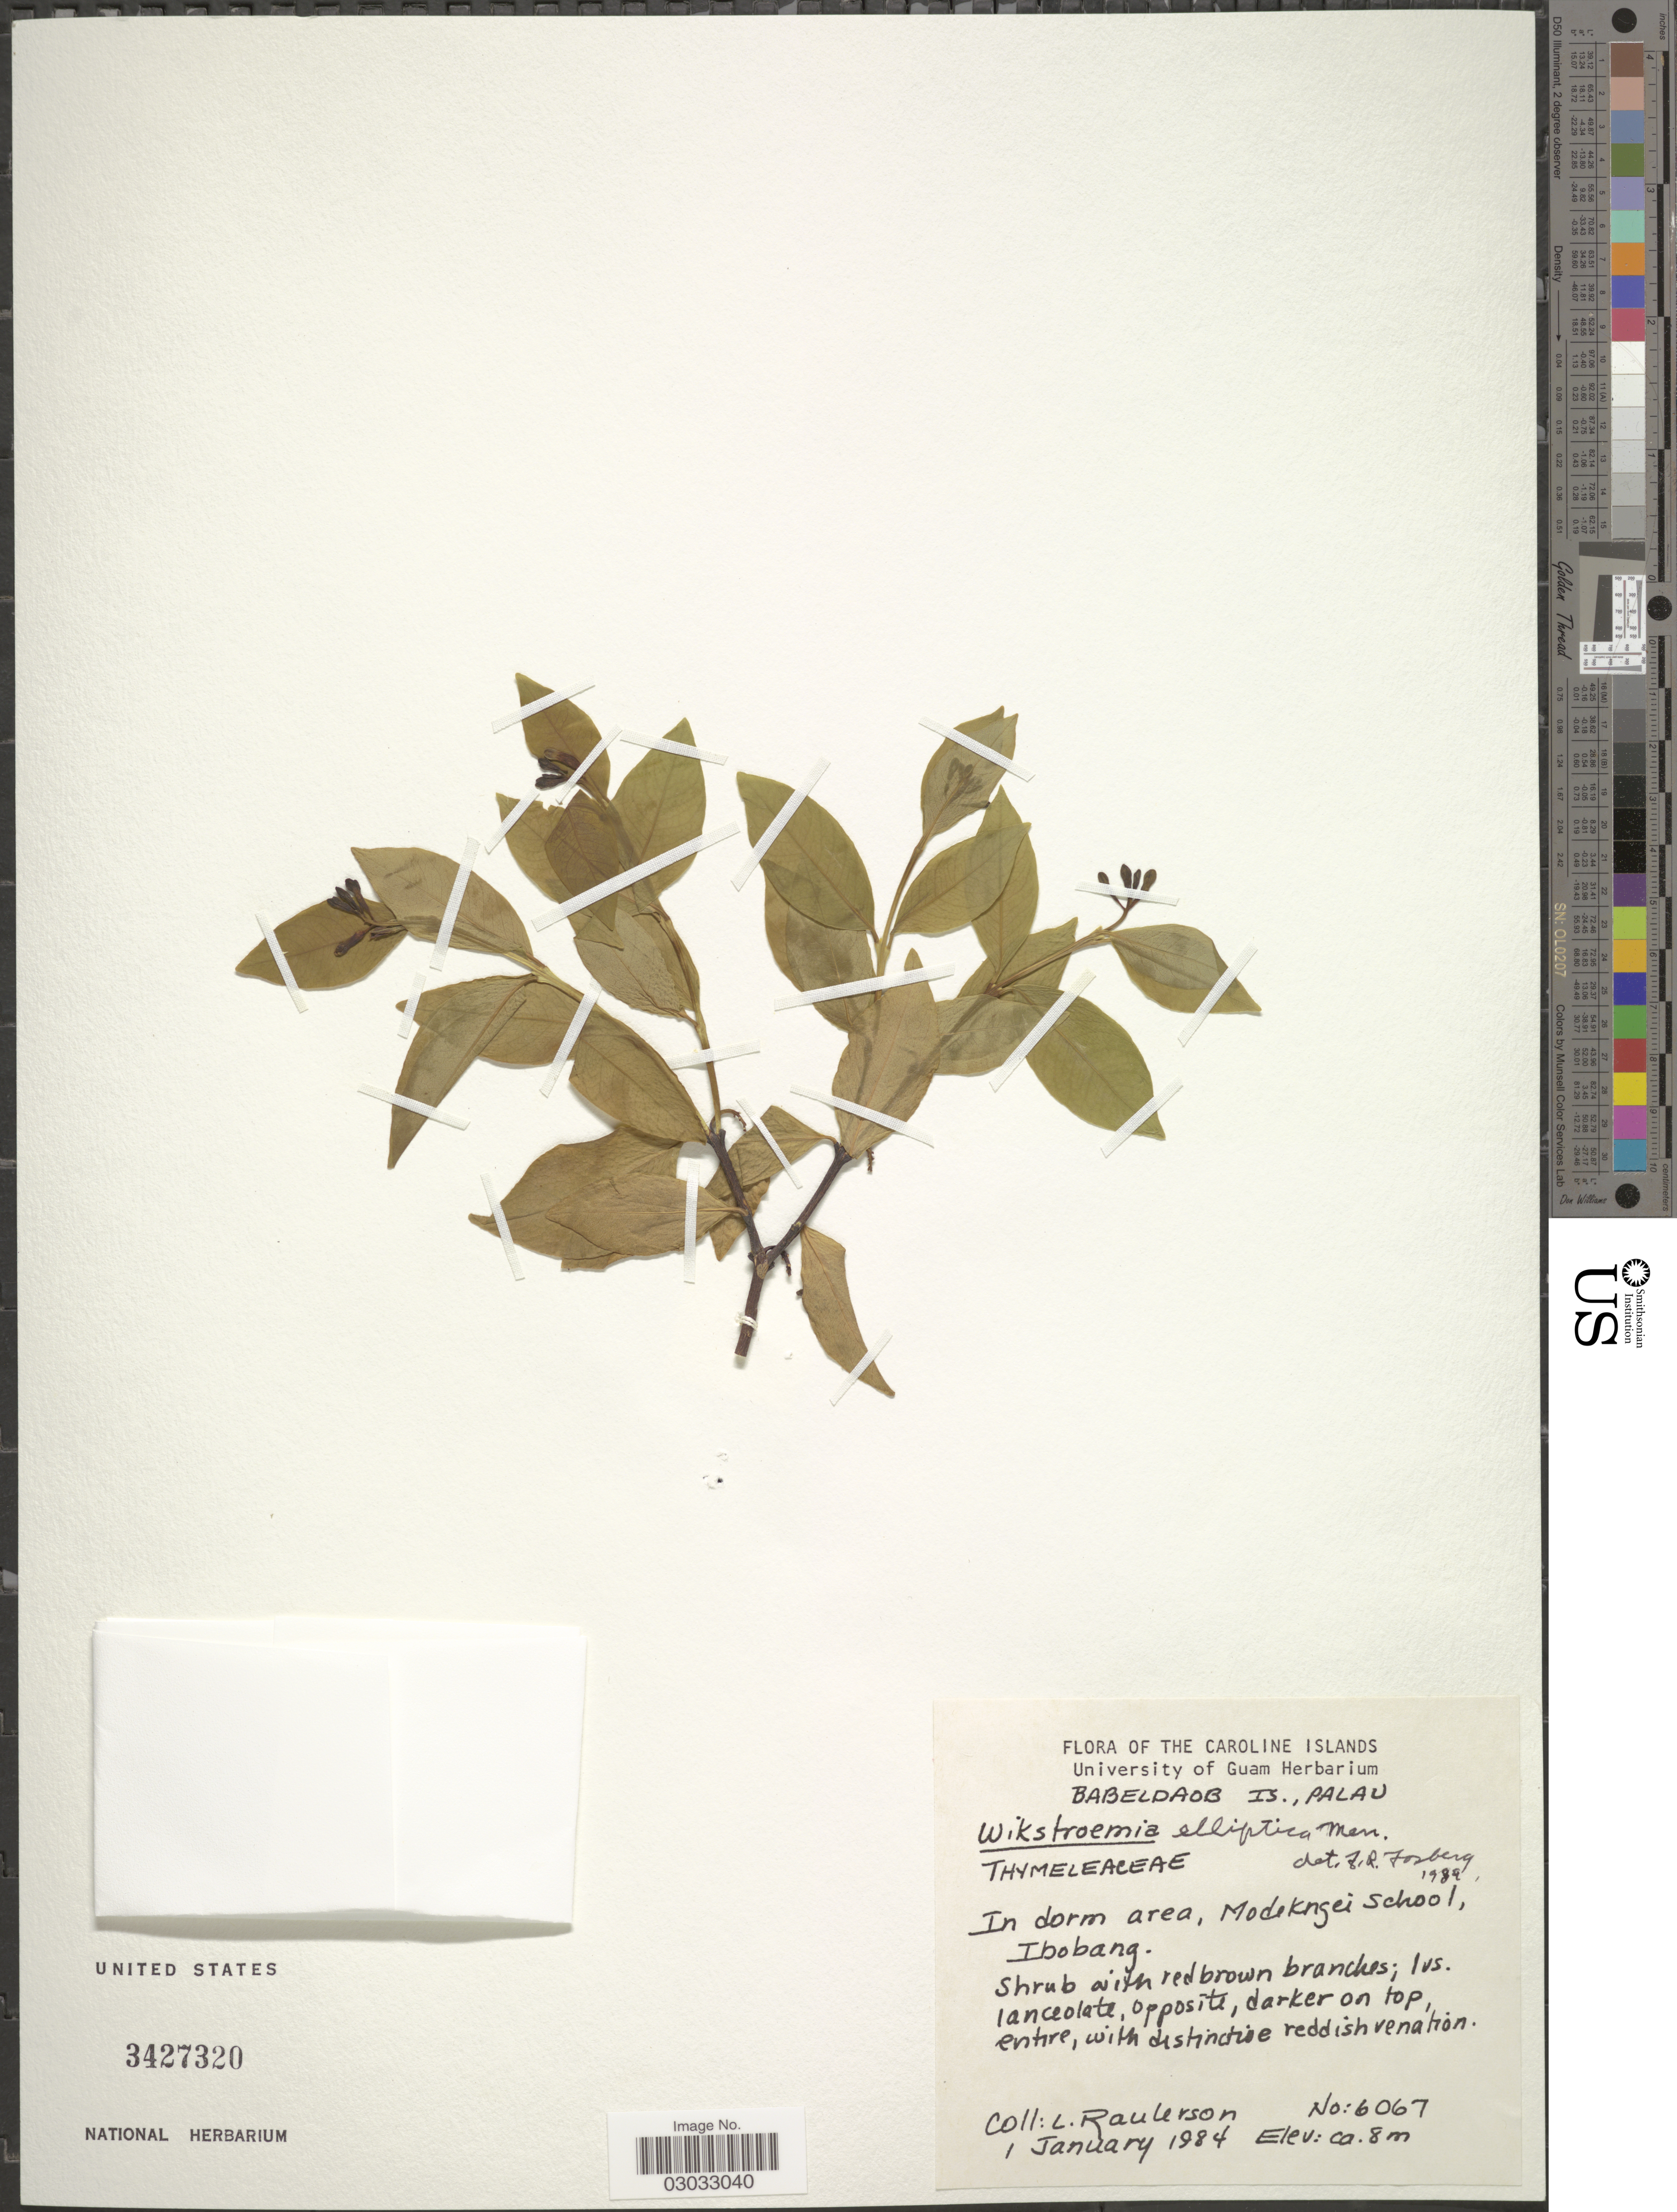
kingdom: Plantae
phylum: Tracheophyta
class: Magnoliopsida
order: Malvales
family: Thymelaeaceae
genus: Wikstroemia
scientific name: Wikstroemia elliptica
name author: Merr.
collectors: L. Raulerson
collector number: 6067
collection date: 1984-01-01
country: Palau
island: Babeldaob [Babelthuap]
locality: The Caroline Islands, Babeldaob Is., Palau, In dorm area, Modekngei School, Ibobang.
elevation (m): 8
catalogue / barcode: US 3427320